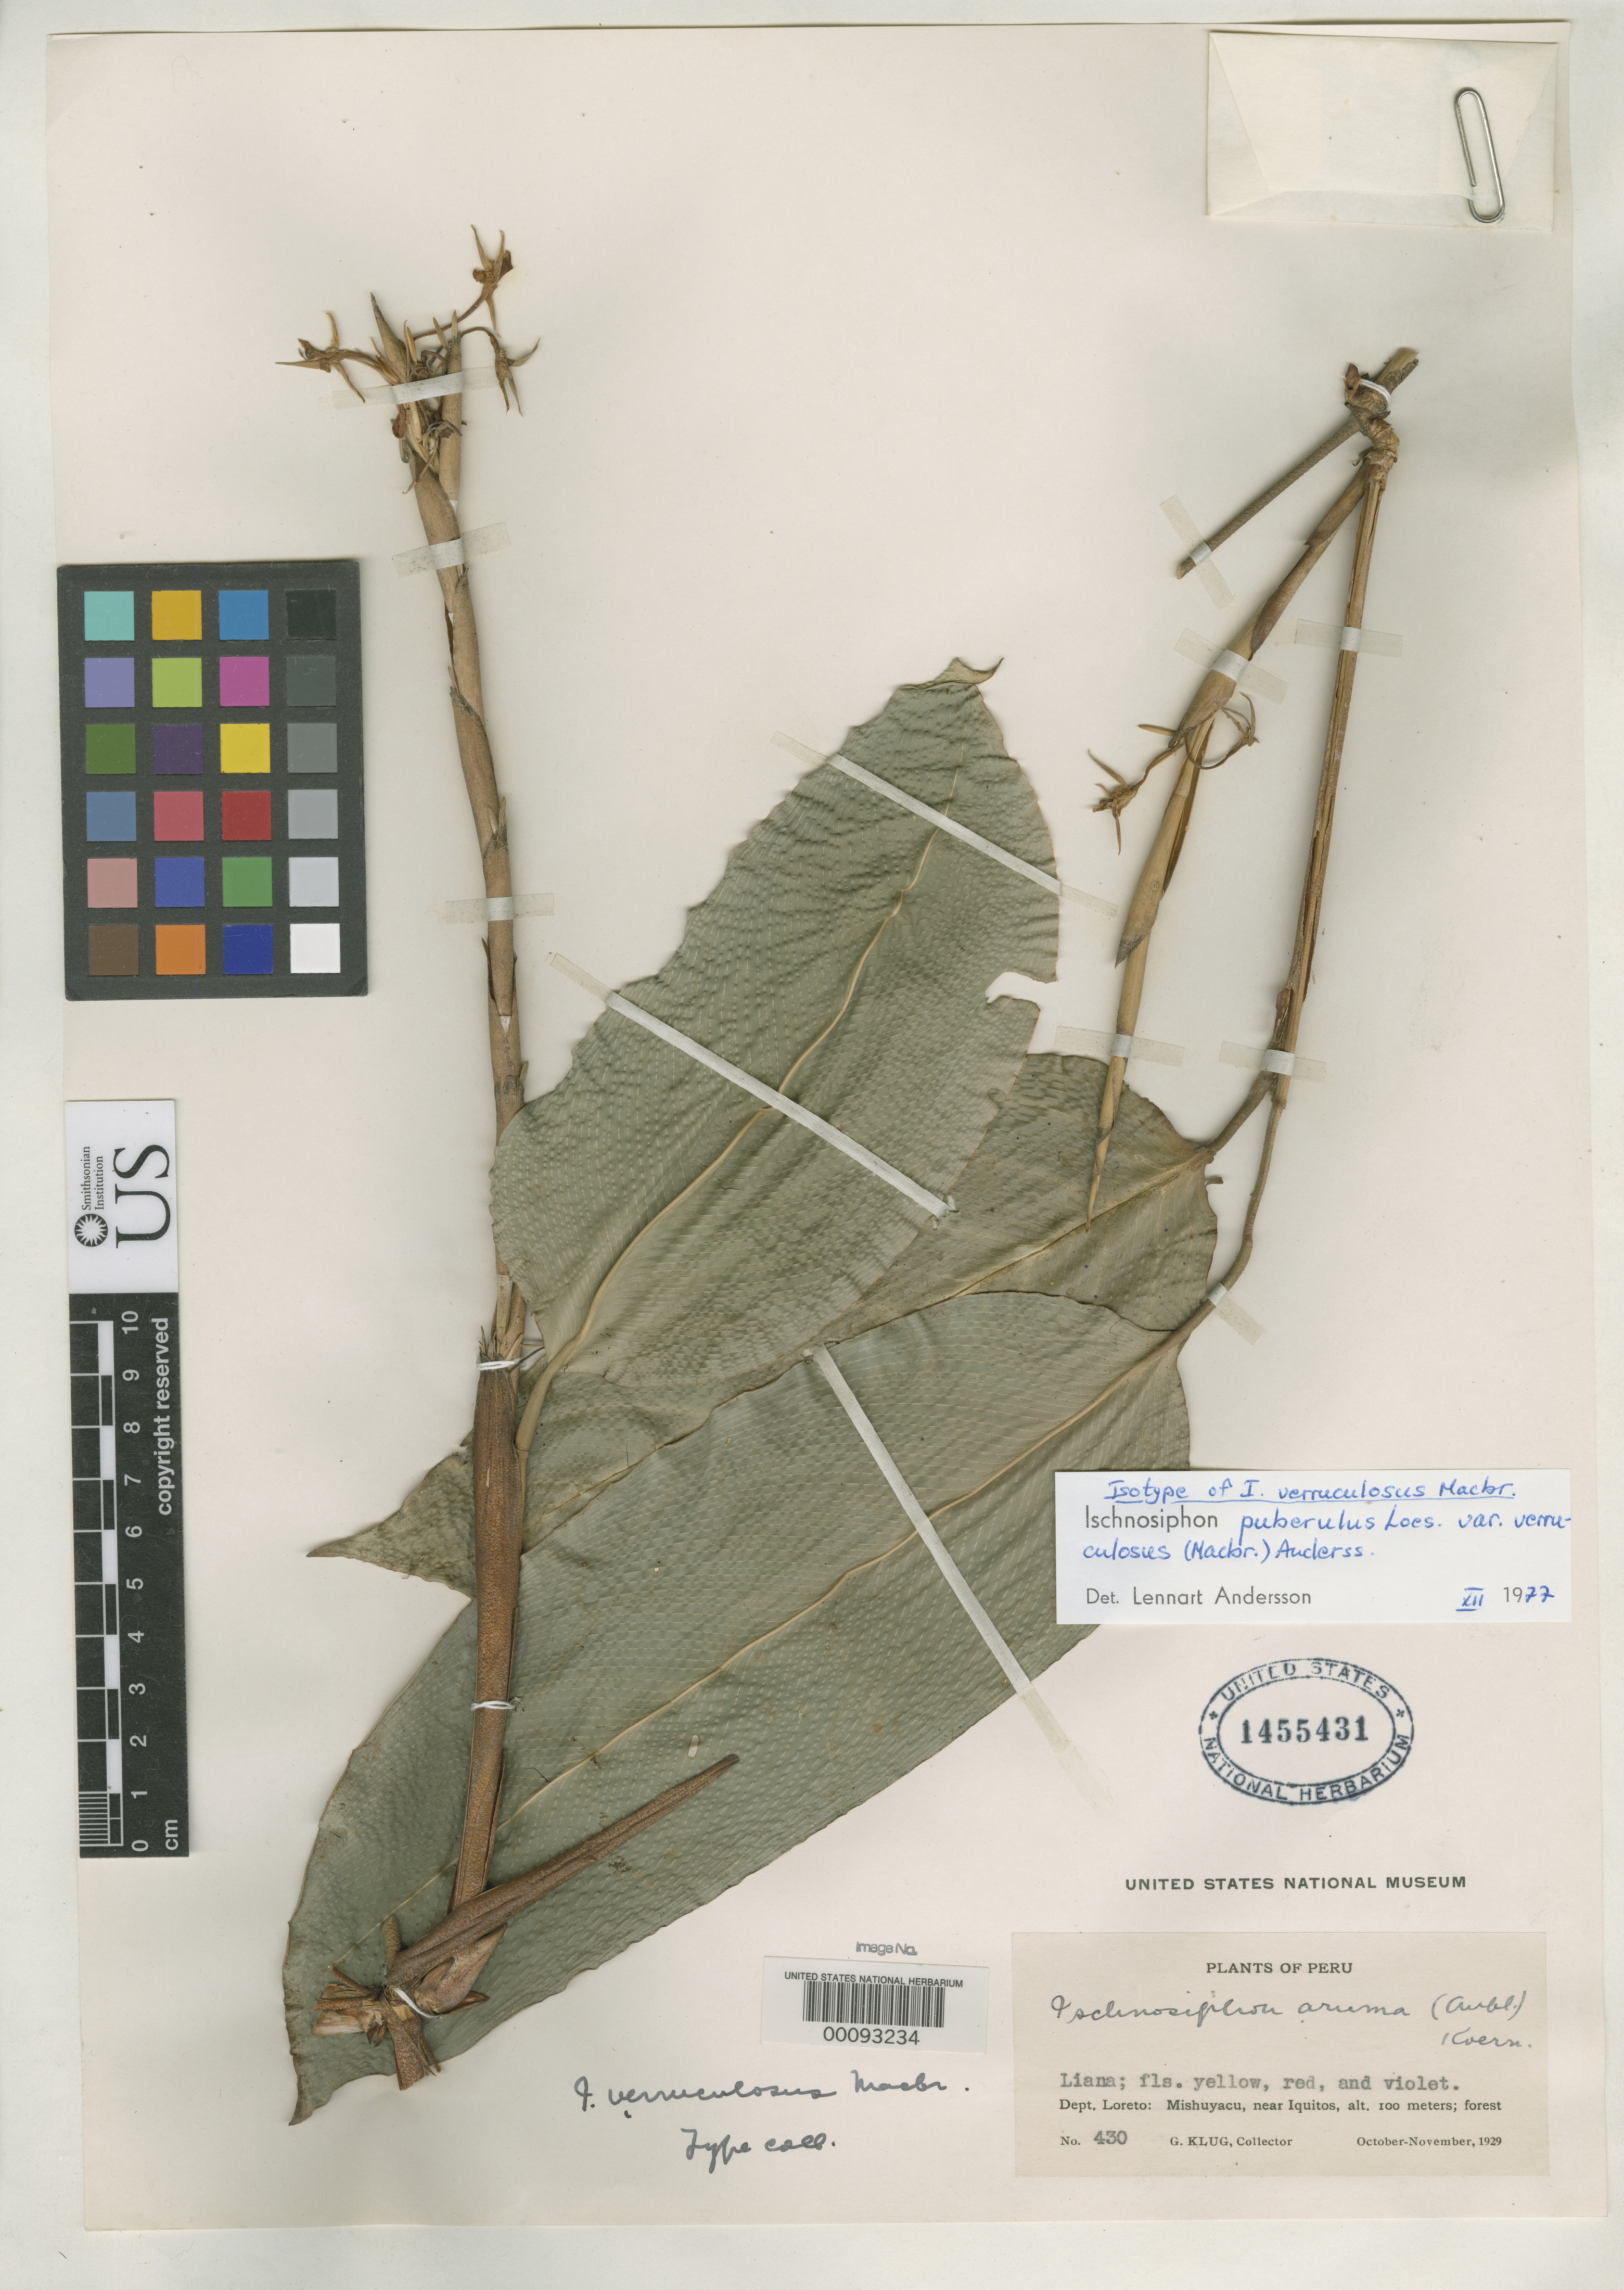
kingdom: Plantae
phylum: Tracheophyta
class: Liliopsida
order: Zingiberales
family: Marantaceae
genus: Ischnosiphon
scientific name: Ischnosiphon verruculosus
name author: J.F. Macbr.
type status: Isotype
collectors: G. Klug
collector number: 430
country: Peru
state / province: Loreto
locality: Mishuyacu, near Iquitos.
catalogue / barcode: US 1455431